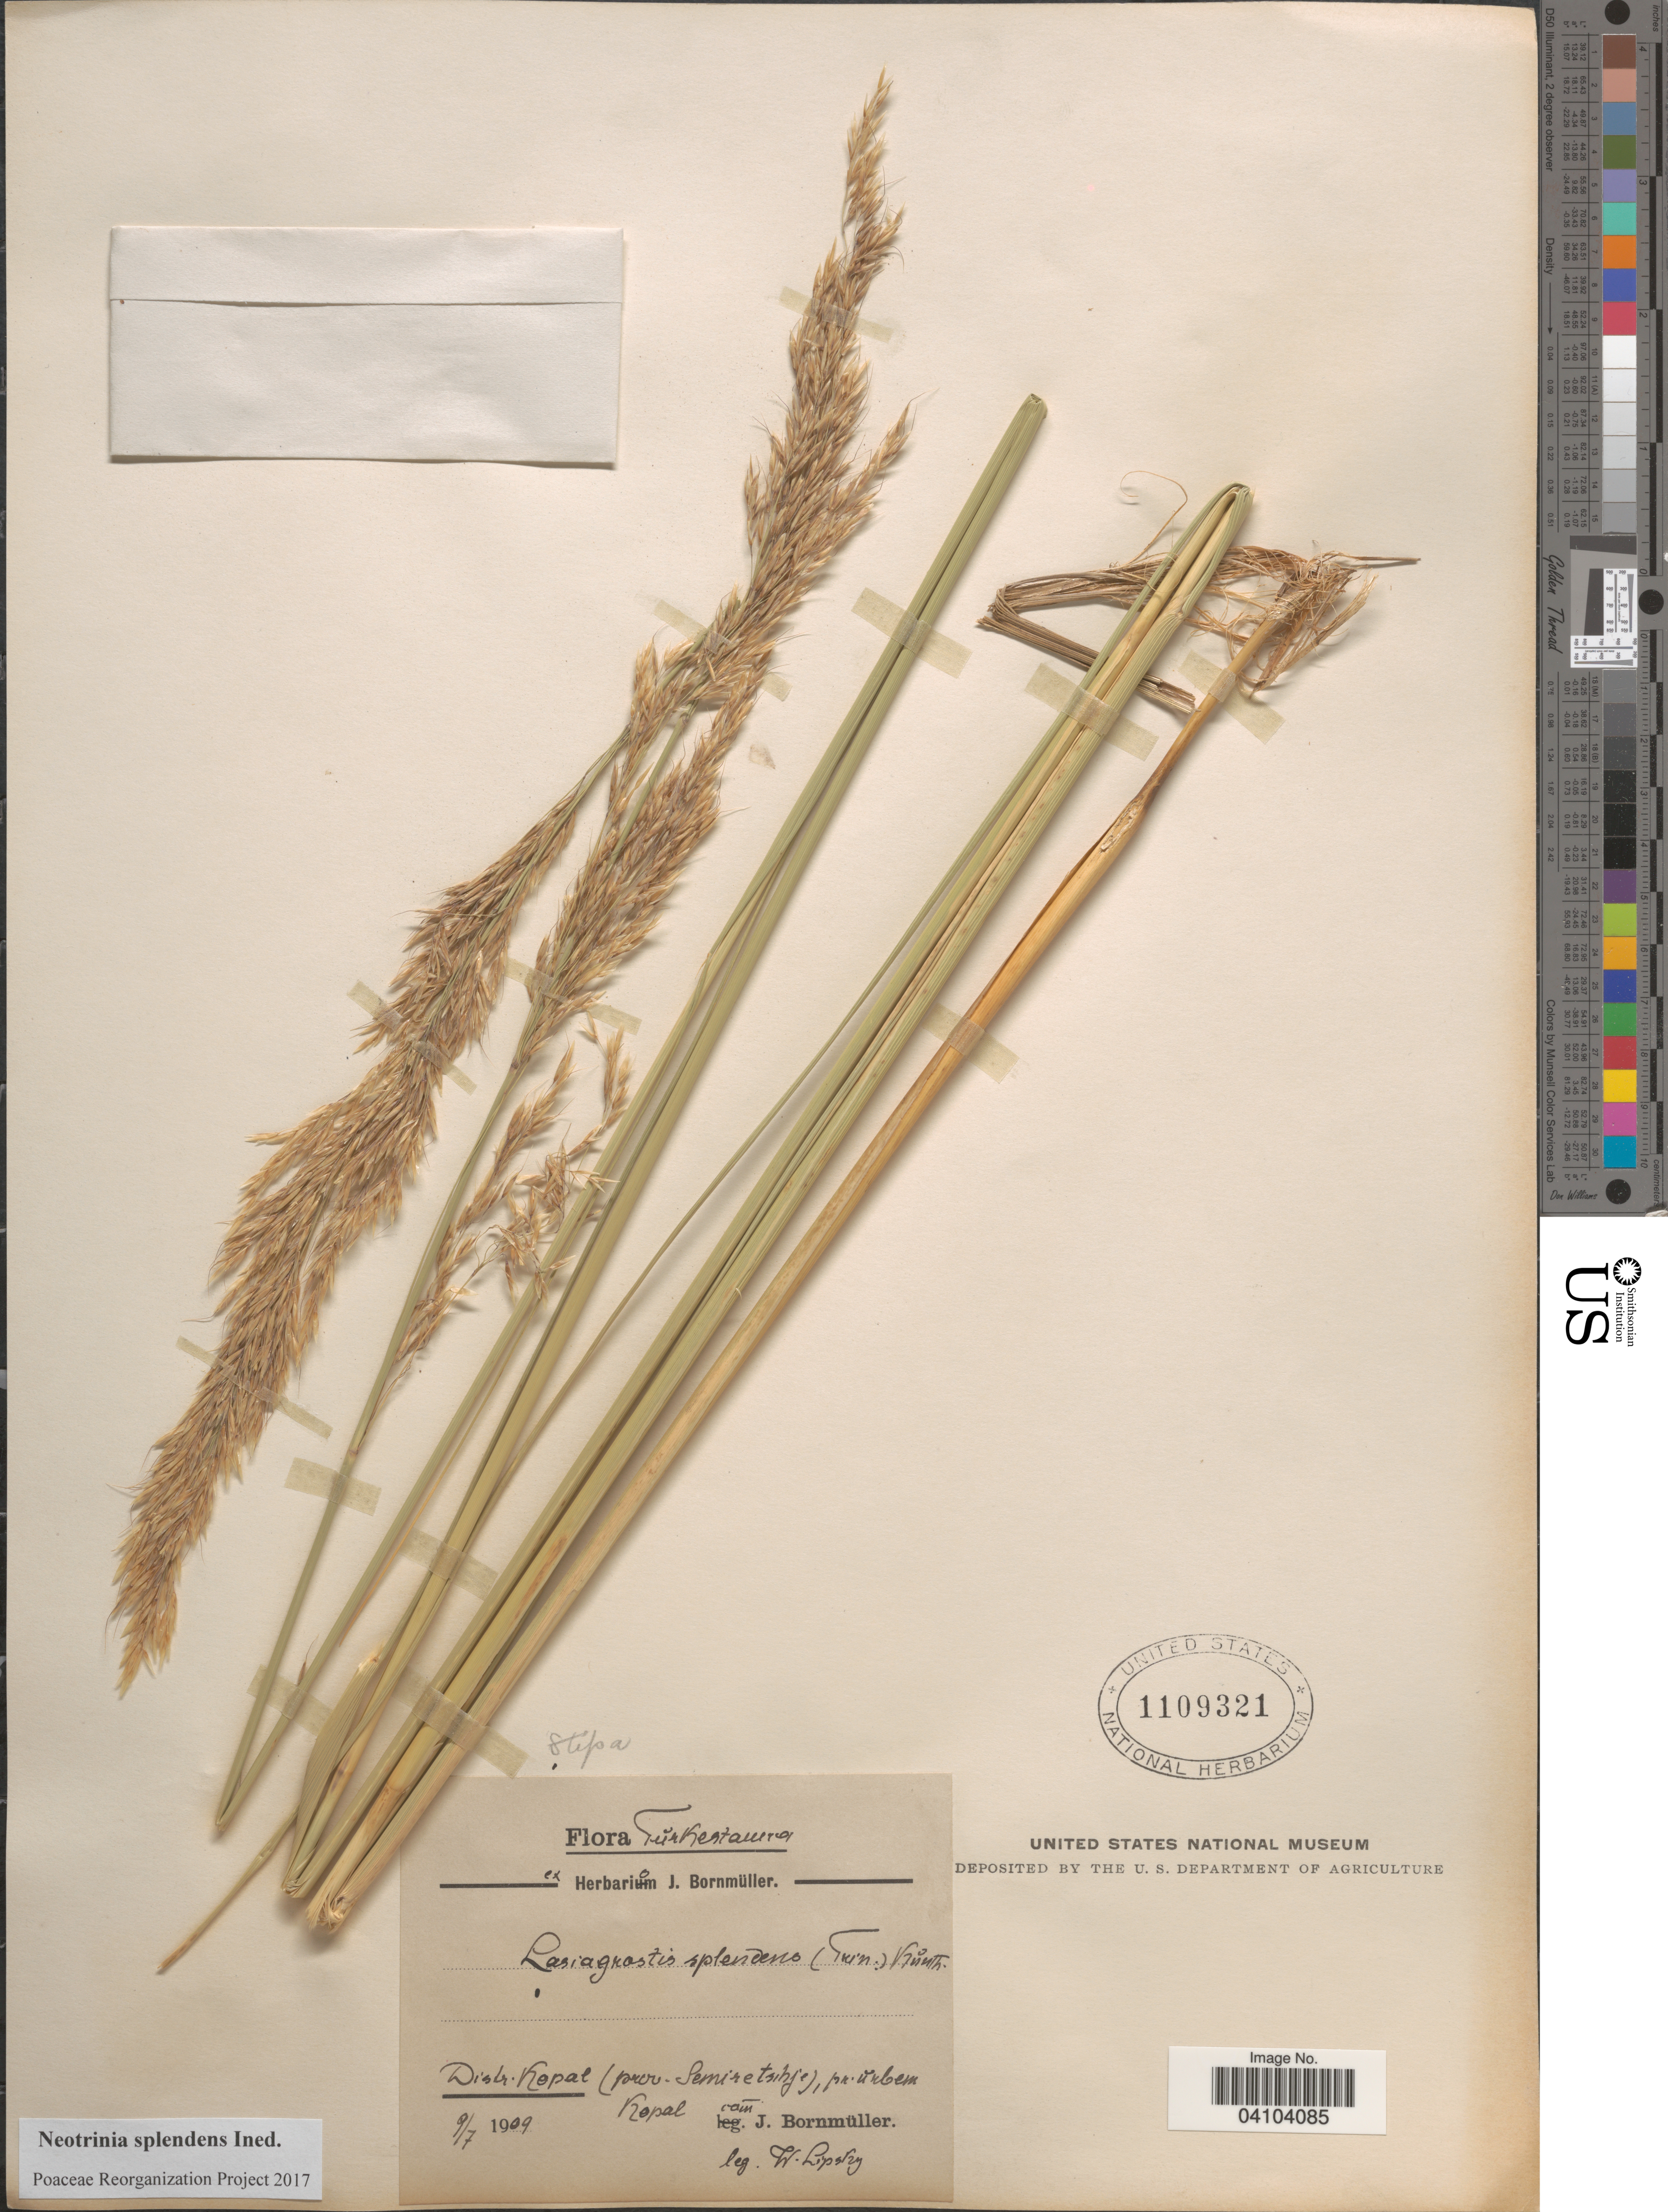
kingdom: Plantae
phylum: Tracheophyta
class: Liliopsida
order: Poales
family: Poaceae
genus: Neotrinia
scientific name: Neotrinia splendens (Trin.) M. Nobis, P.D. Gudkova & A. Nowak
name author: (Trin.)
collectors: W. Lipsky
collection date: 1909-07-09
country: Kazakhstan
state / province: Almaty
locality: Turkestanica. Distr. Kopal (prov. Semiretschje), pr. urbem Kopal.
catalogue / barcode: US 1109321